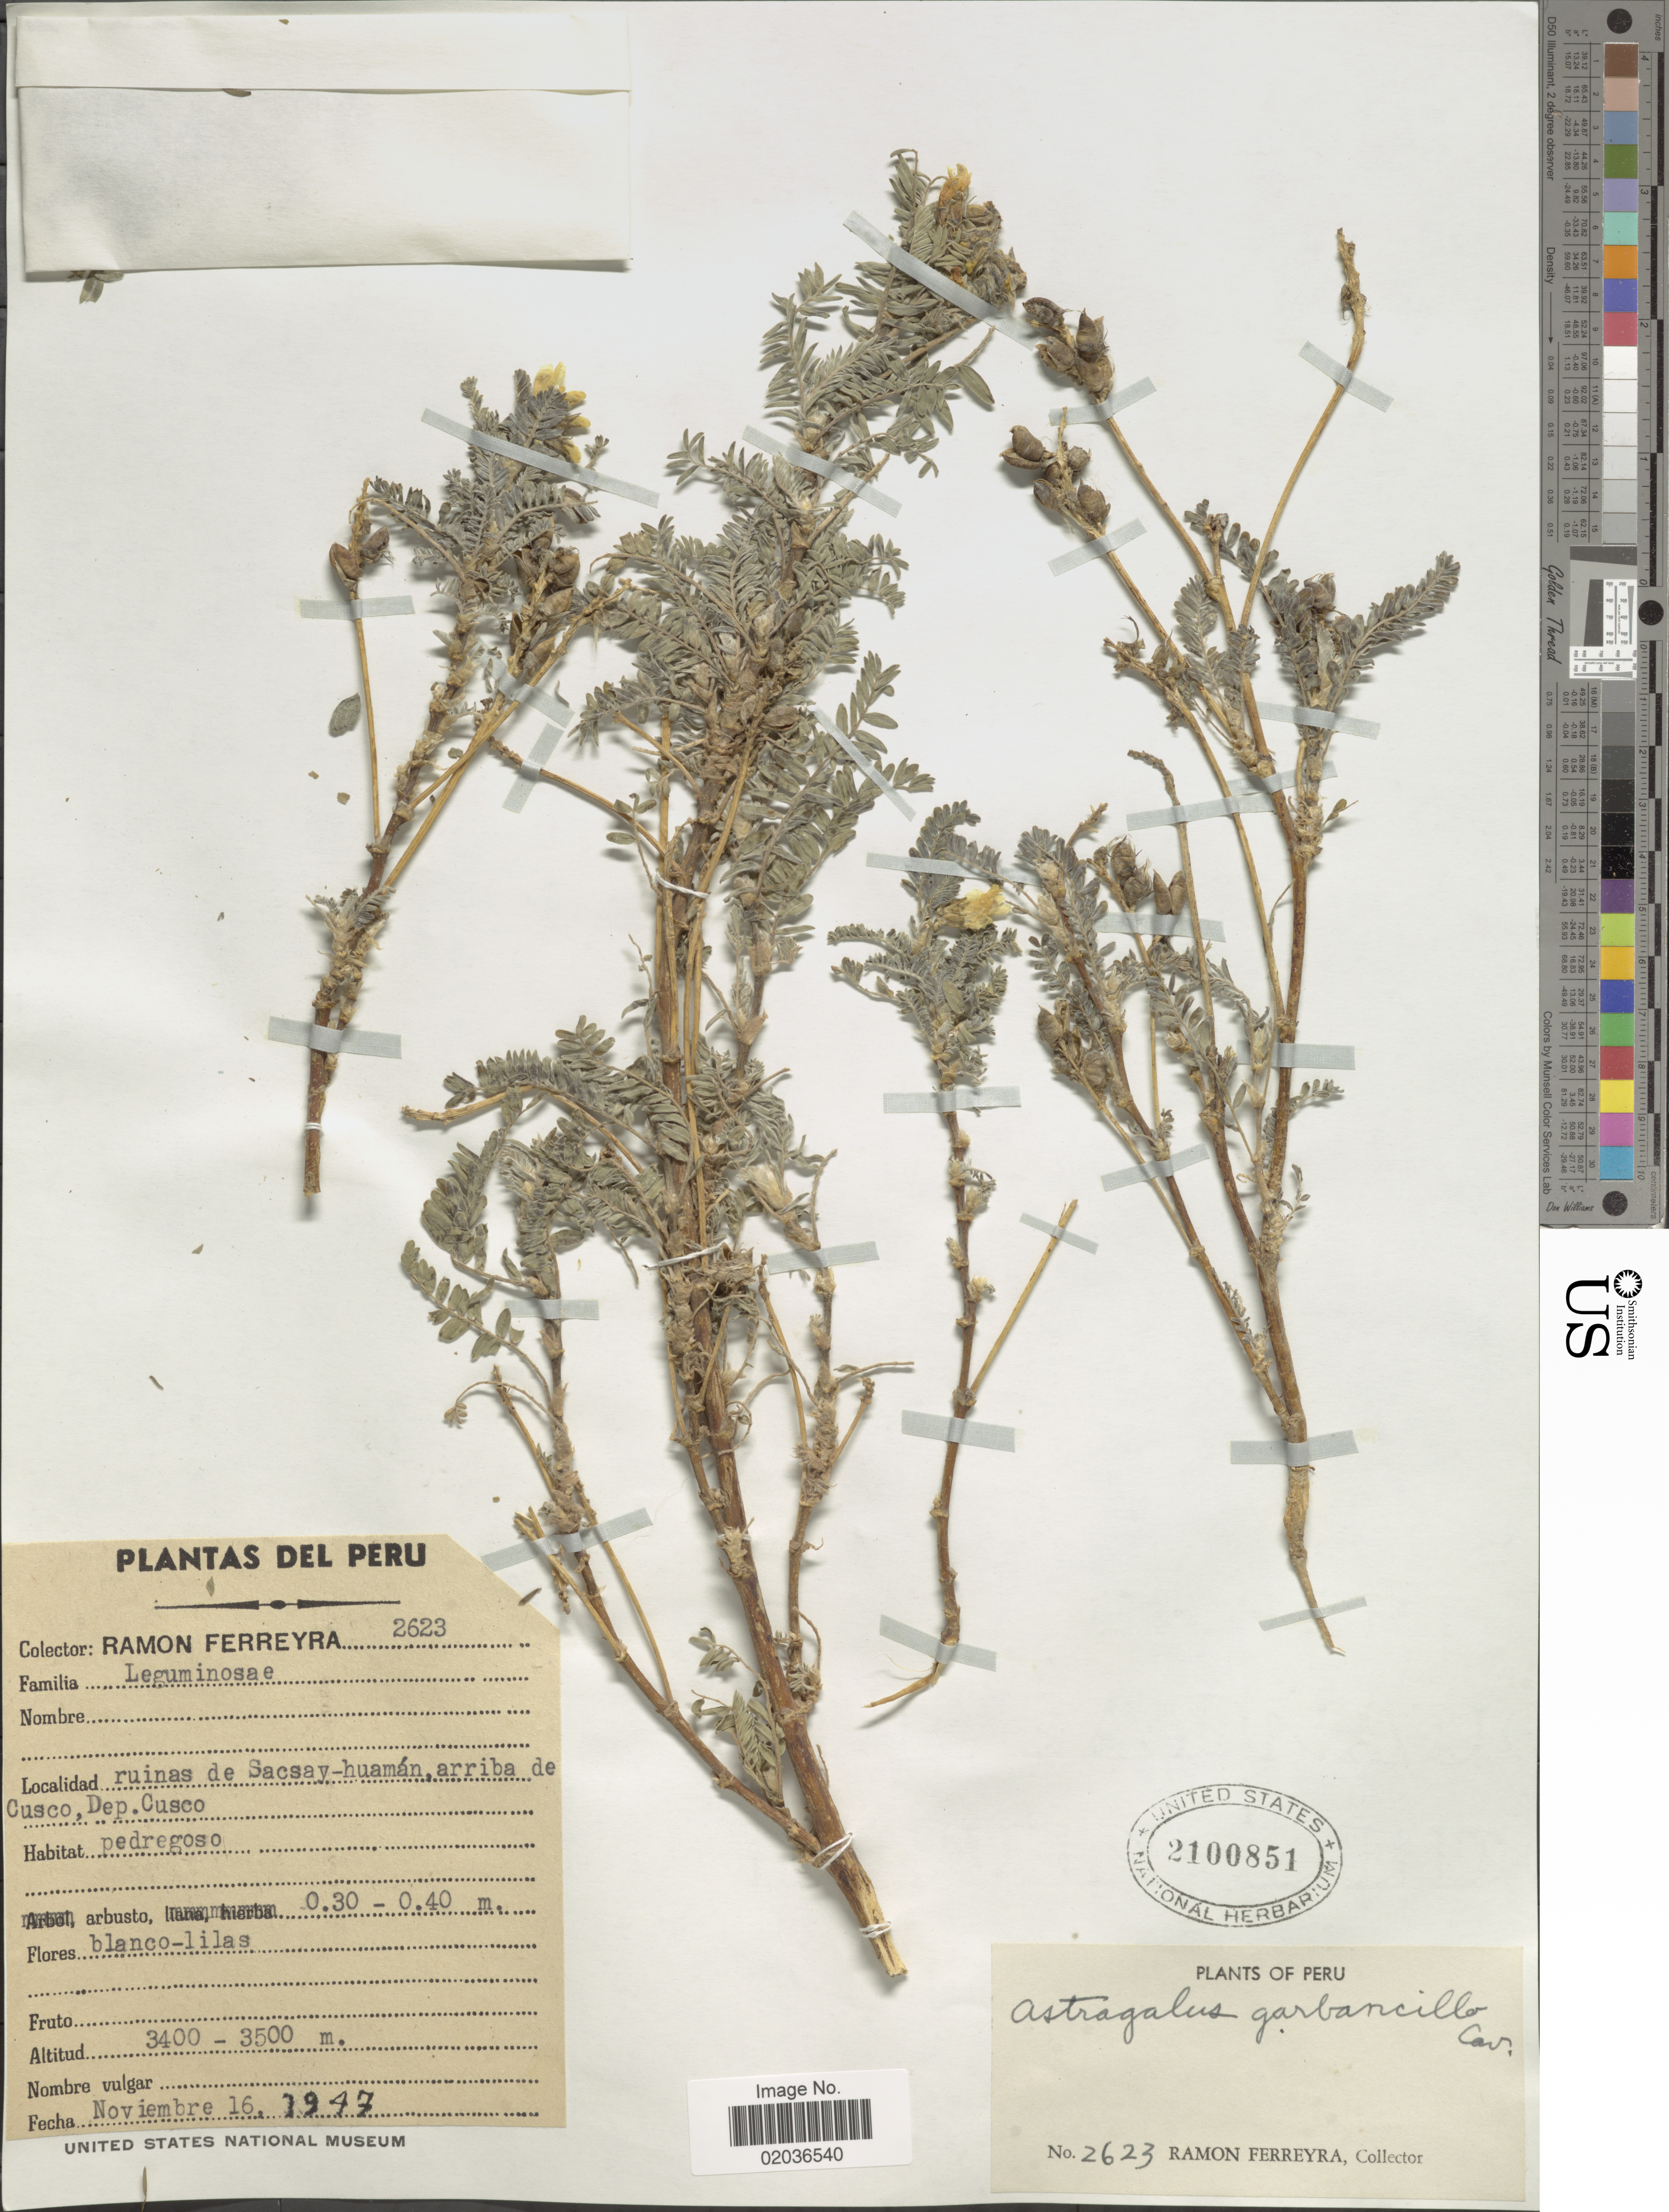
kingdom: Plantae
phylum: Tracheophyta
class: Magnoliopsida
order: Fabales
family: Fabaceae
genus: Astragalus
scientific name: Astragalus garbancillo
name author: Cav.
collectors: R. A. Ferreyra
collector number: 2623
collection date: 1947-11-16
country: Peru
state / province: Cusco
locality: Ruinas de Sacsay-huamán, arriba de Cusco, Dep. Cusco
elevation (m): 3400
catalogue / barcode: US 2100851